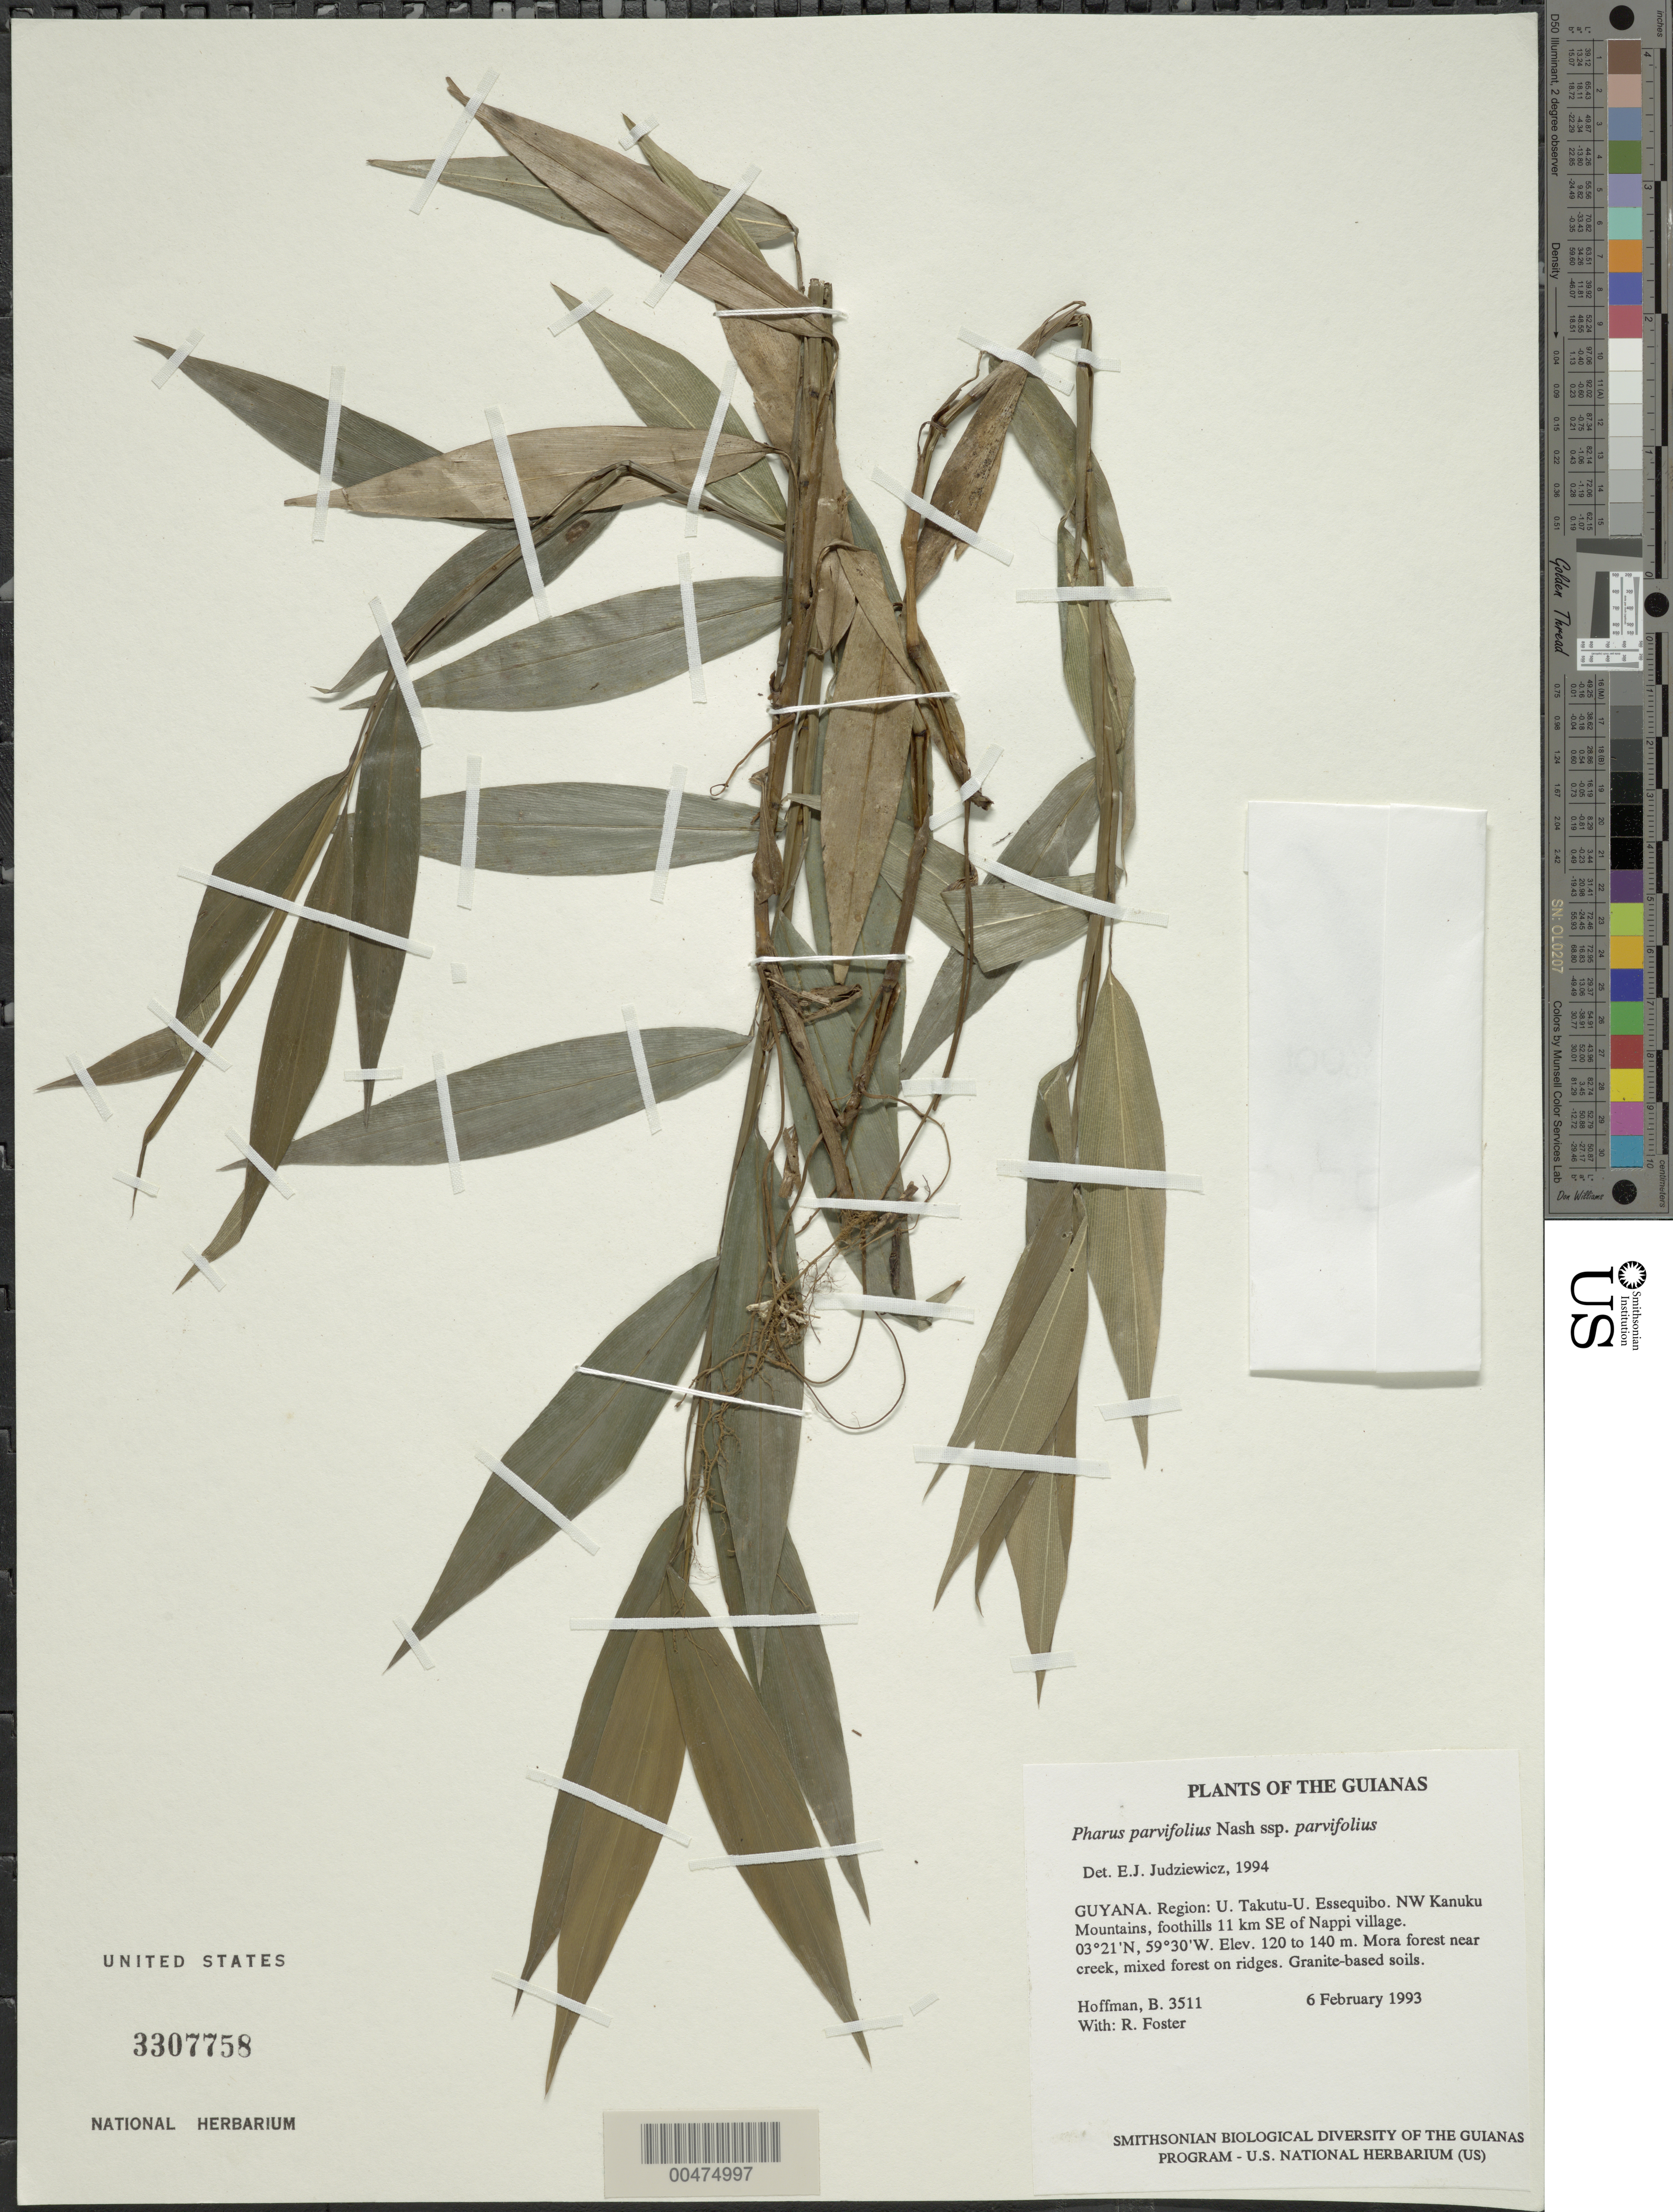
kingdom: Plantae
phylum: Tracheophyta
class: Liliopsida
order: Poales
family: Poaceae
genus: Pharus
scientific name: Pharus parvifolius subsp. parvifolius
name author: Nash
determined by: Judziewicz, E. J.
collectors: B. Hoffman & R. Foster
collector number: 3511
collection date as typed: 6 February 1993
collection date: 1993-02-06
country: Guyana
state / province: U. Takutu-U. Essequibo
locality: NW Kanuku Mountains, foothills 11 km SE of Nappi village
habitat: Mora forest near creek, mixed forest on ridges. Granite-based soils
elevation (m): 120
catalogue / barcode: US 3307758